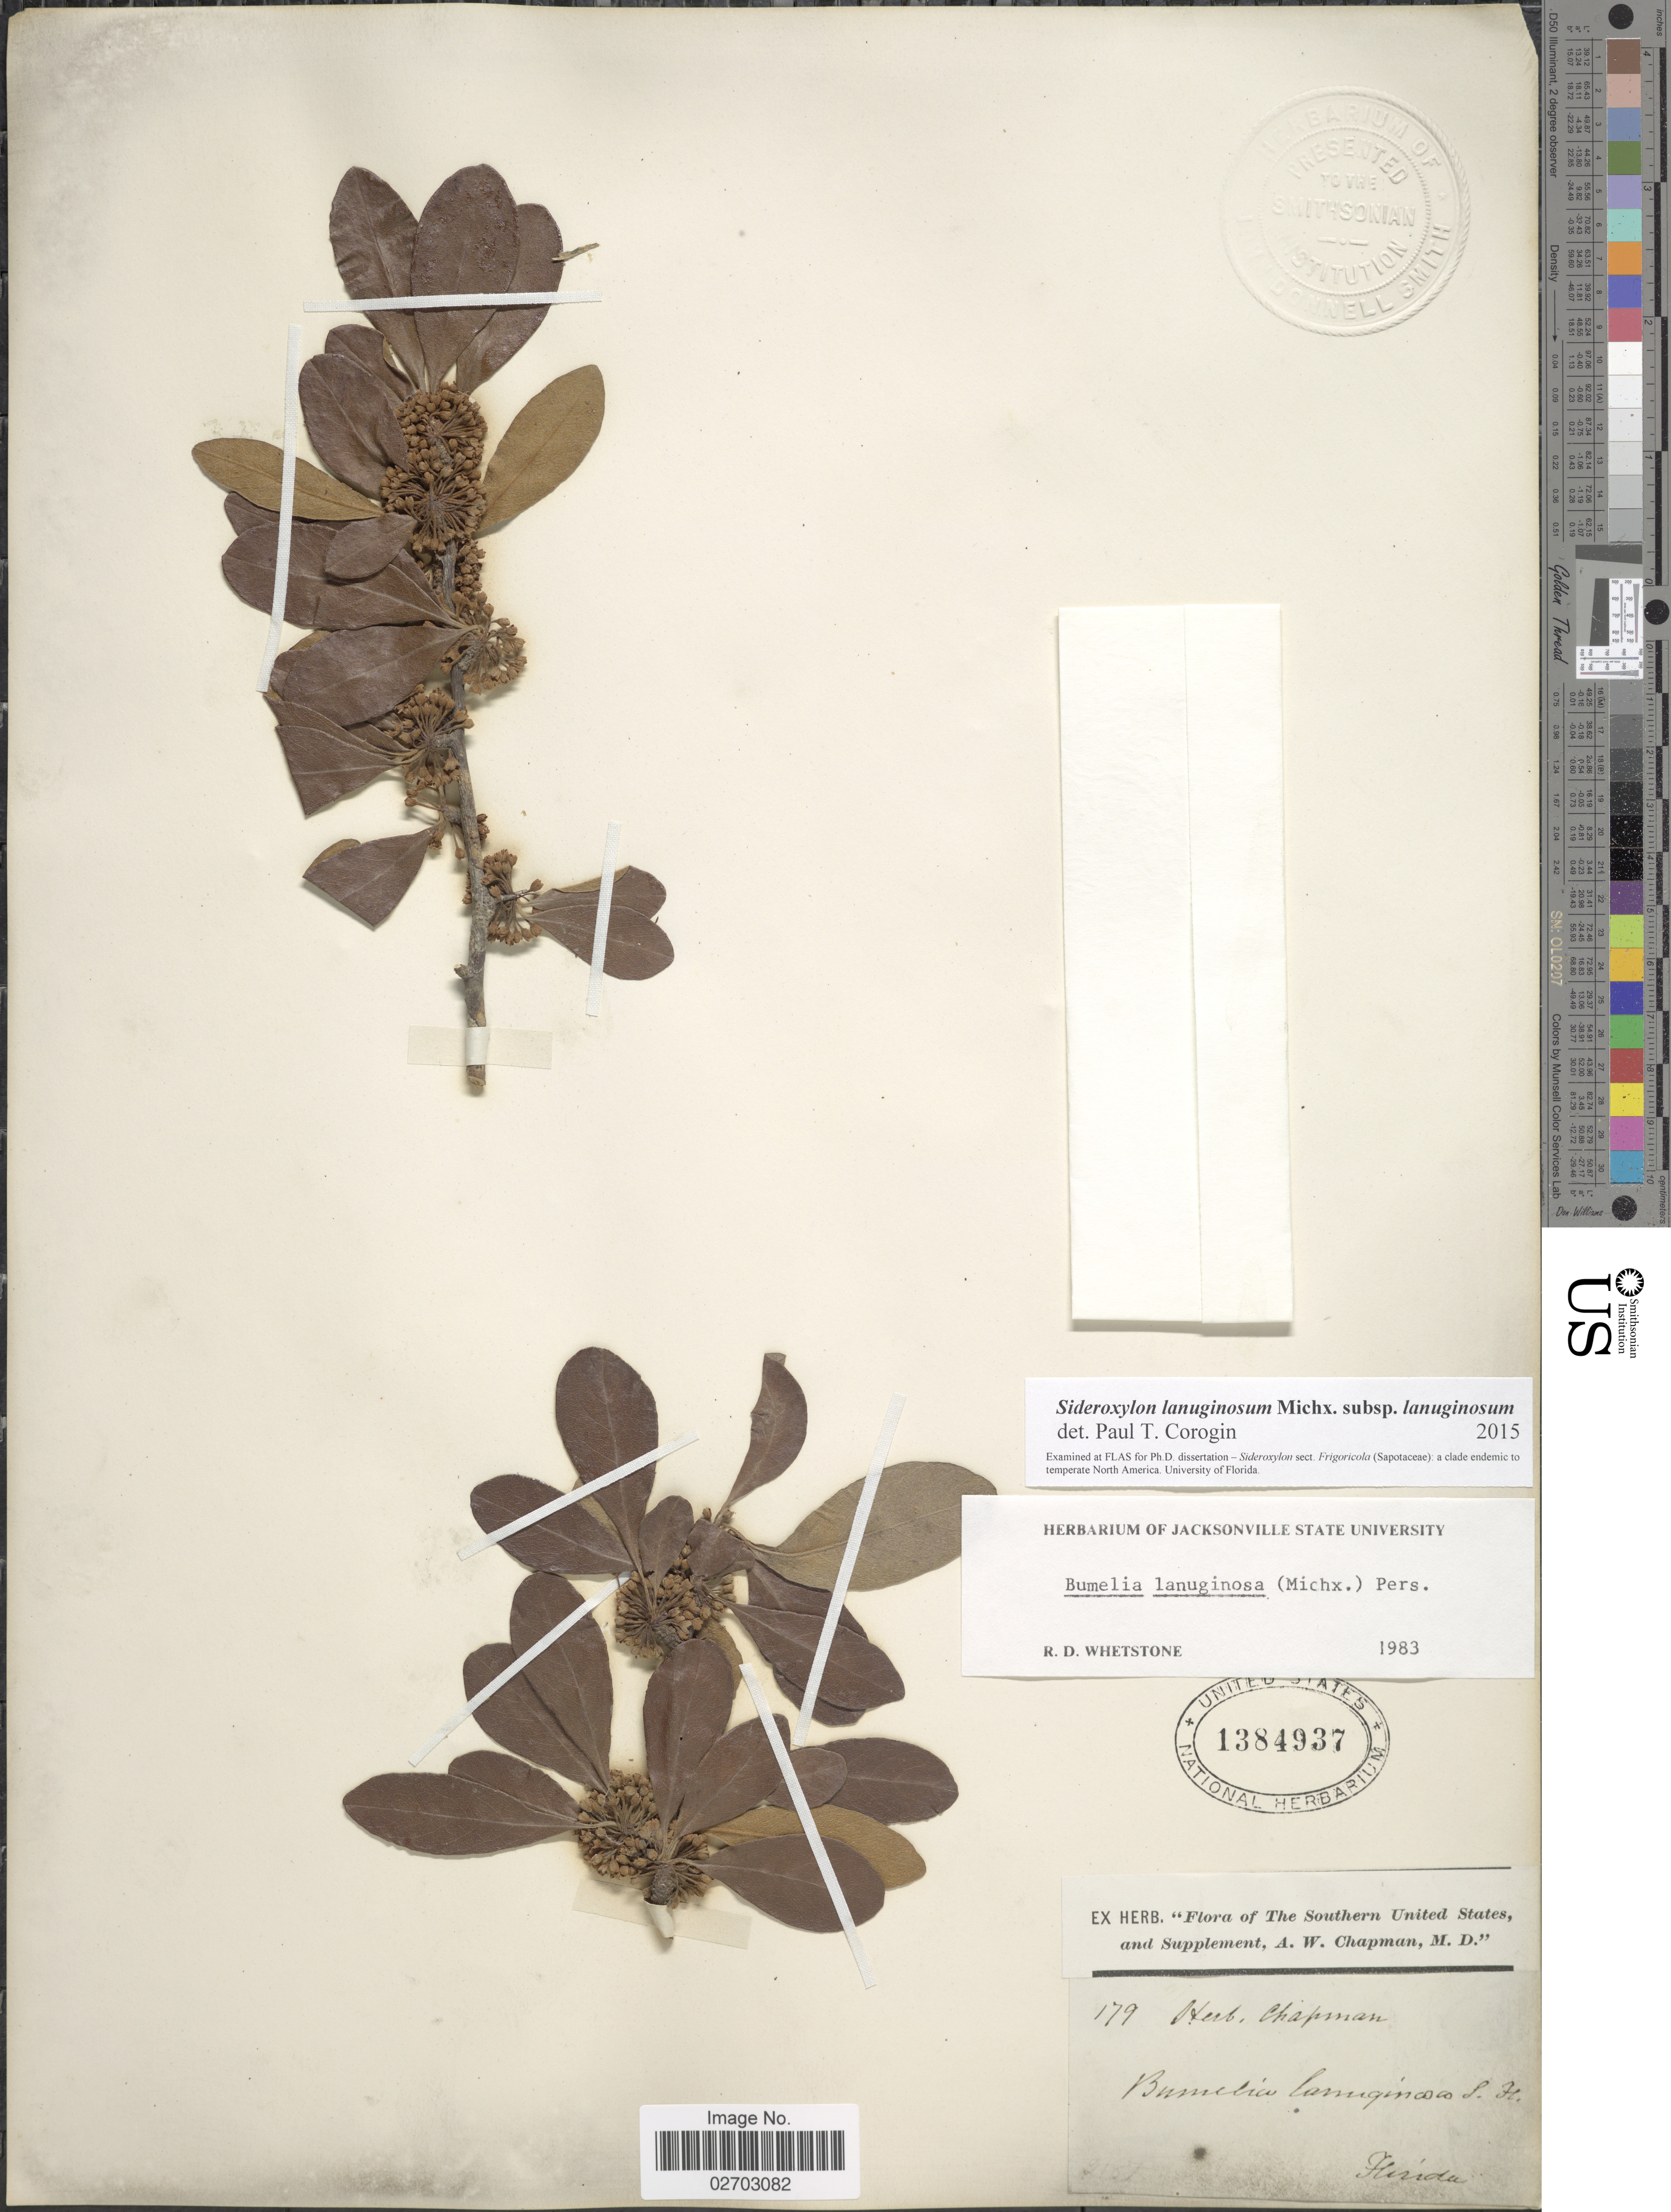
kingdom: Plantae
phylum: Tracheophyta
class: Magnoliopsida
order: Ericales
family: Sapotaceae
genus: Sideroxylon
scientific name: Sideroxylon lanuginosum subsp. lanuginosum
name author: Michx.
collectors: A. W. Chapman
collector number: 179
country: United States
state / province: Florida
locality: Southern United States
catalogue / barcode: US 1384937